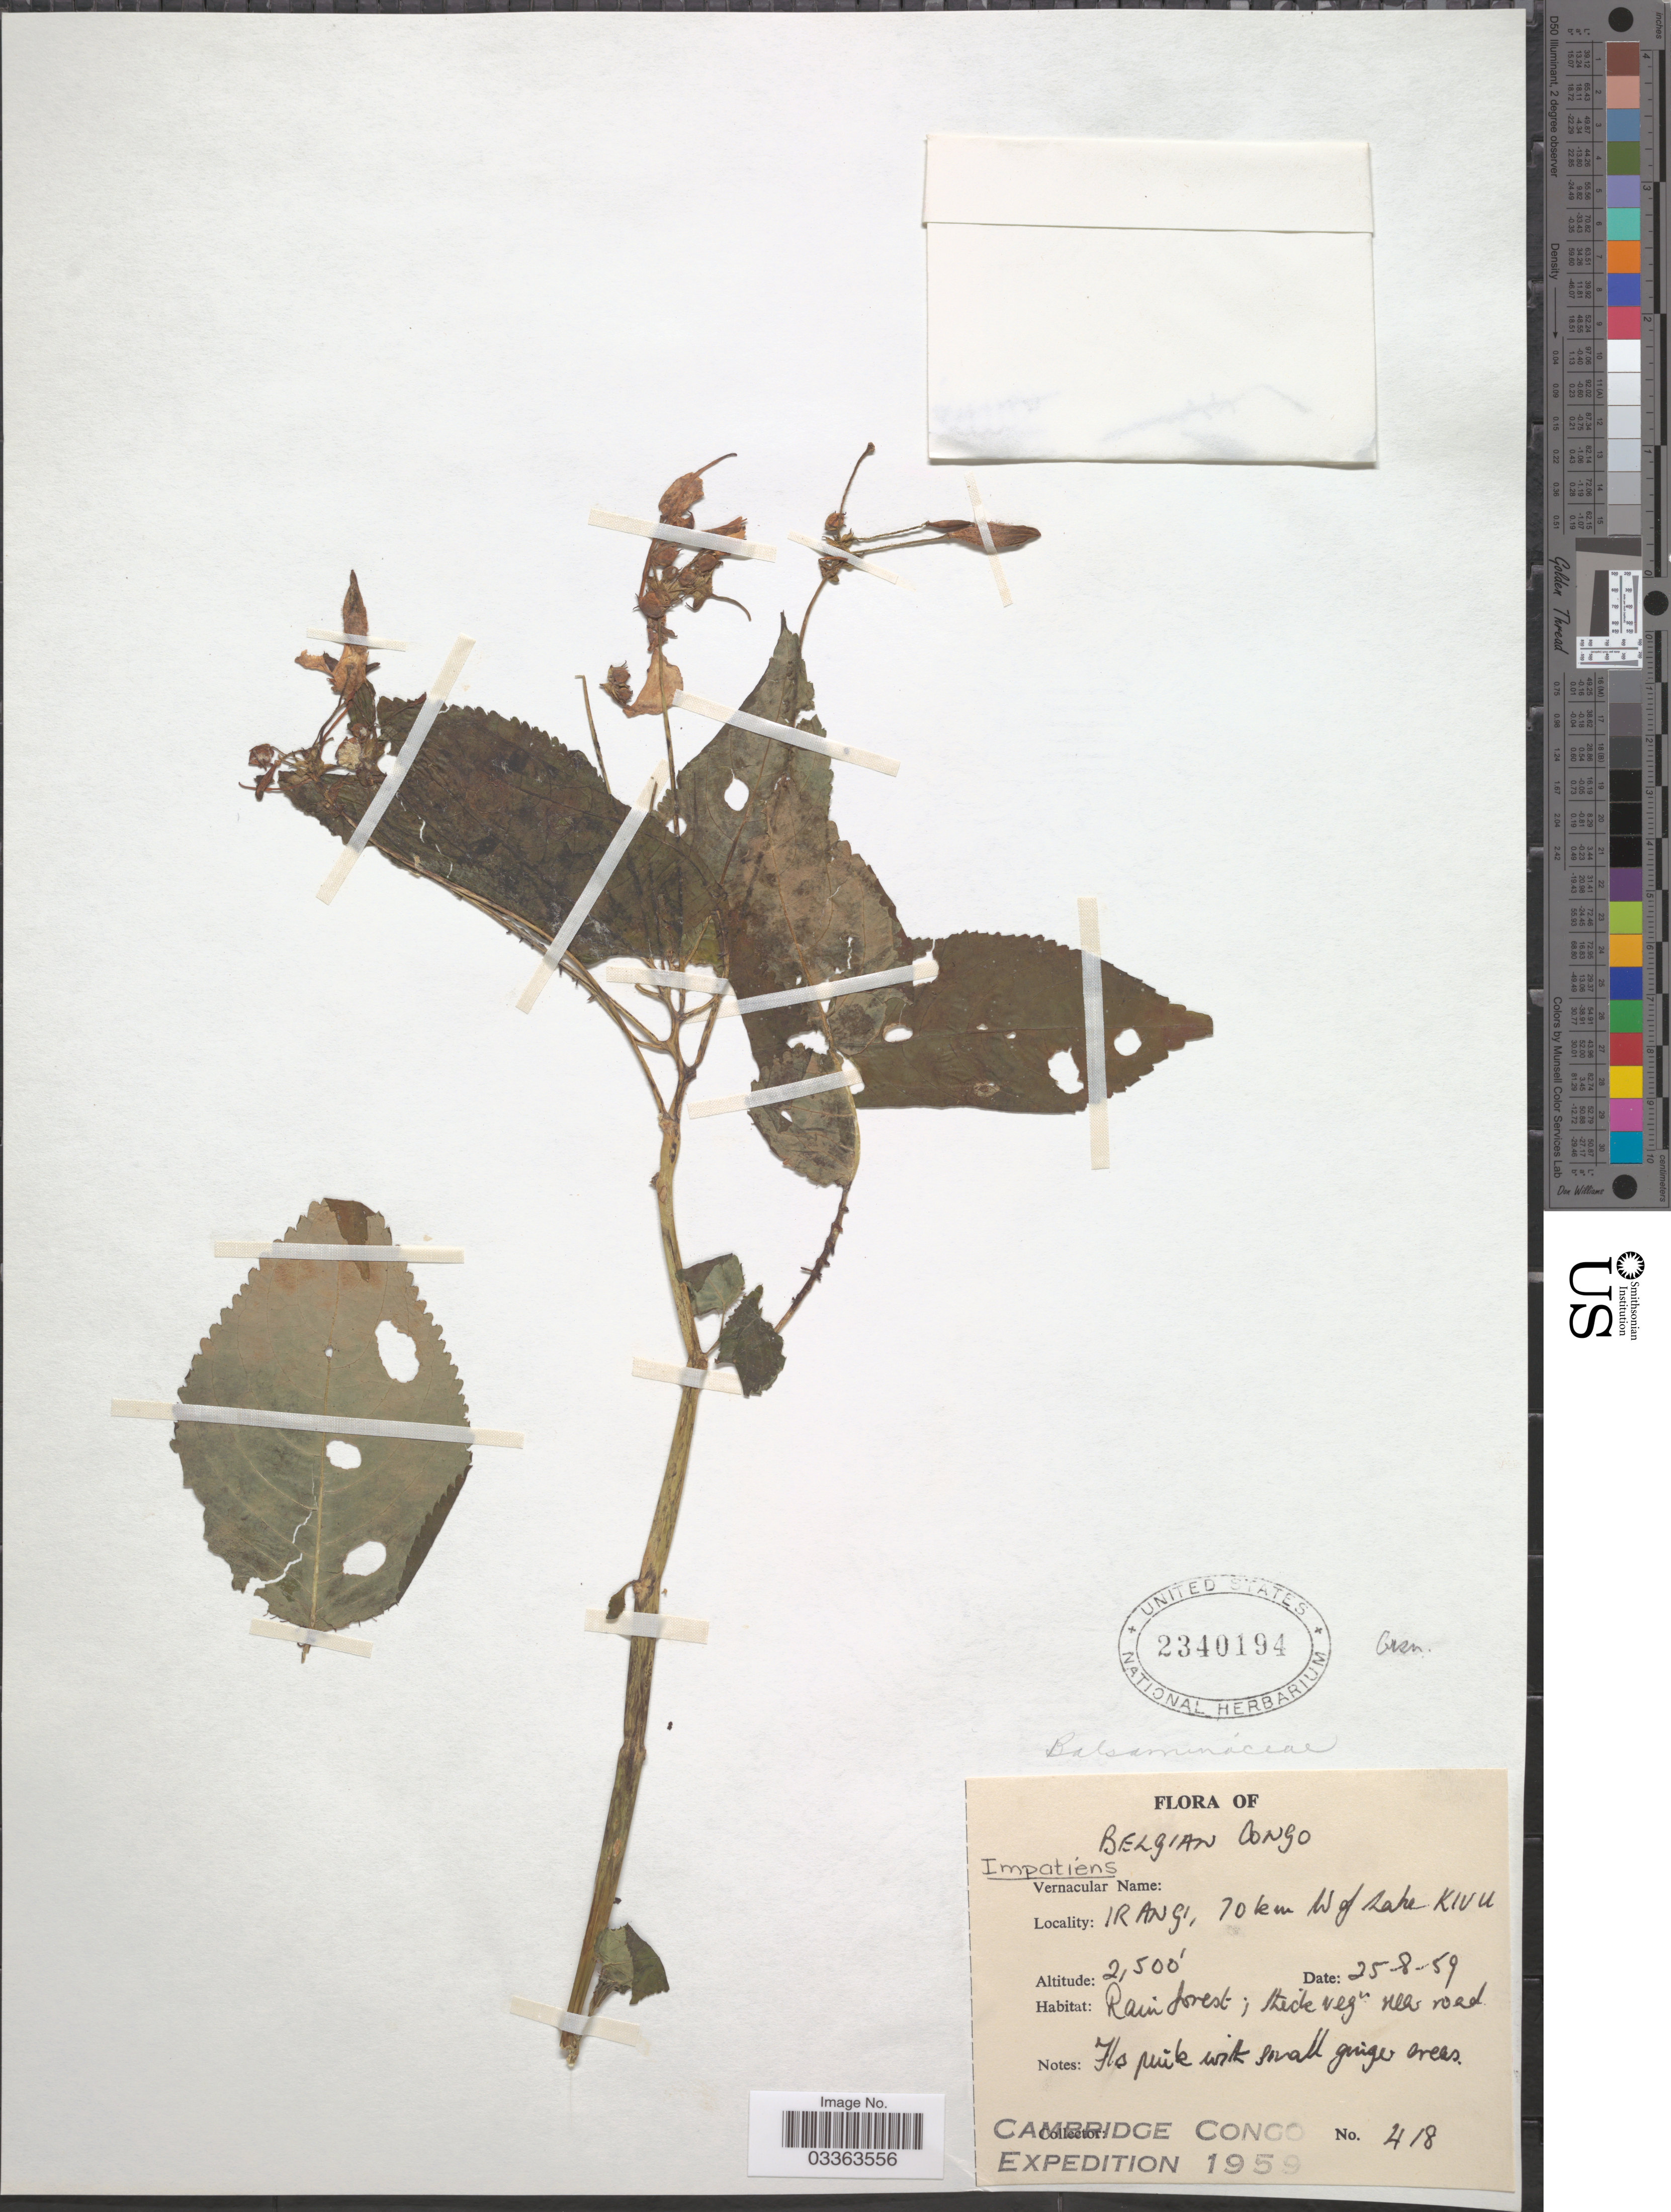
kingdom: Plantae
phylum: Tracheophyta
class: Magnoliopsida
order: Ericales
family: Balsaminaceae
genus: Impatiens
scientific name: Impatiens sp.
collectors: Cambridge Congo Expedition 1959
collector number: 418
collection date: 1959-08-25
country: Congo, Democratic Republic of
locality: Belgian Congo, Irangi, 70 km W of Lake Kivu.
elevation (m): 762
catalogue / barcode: US 2340194